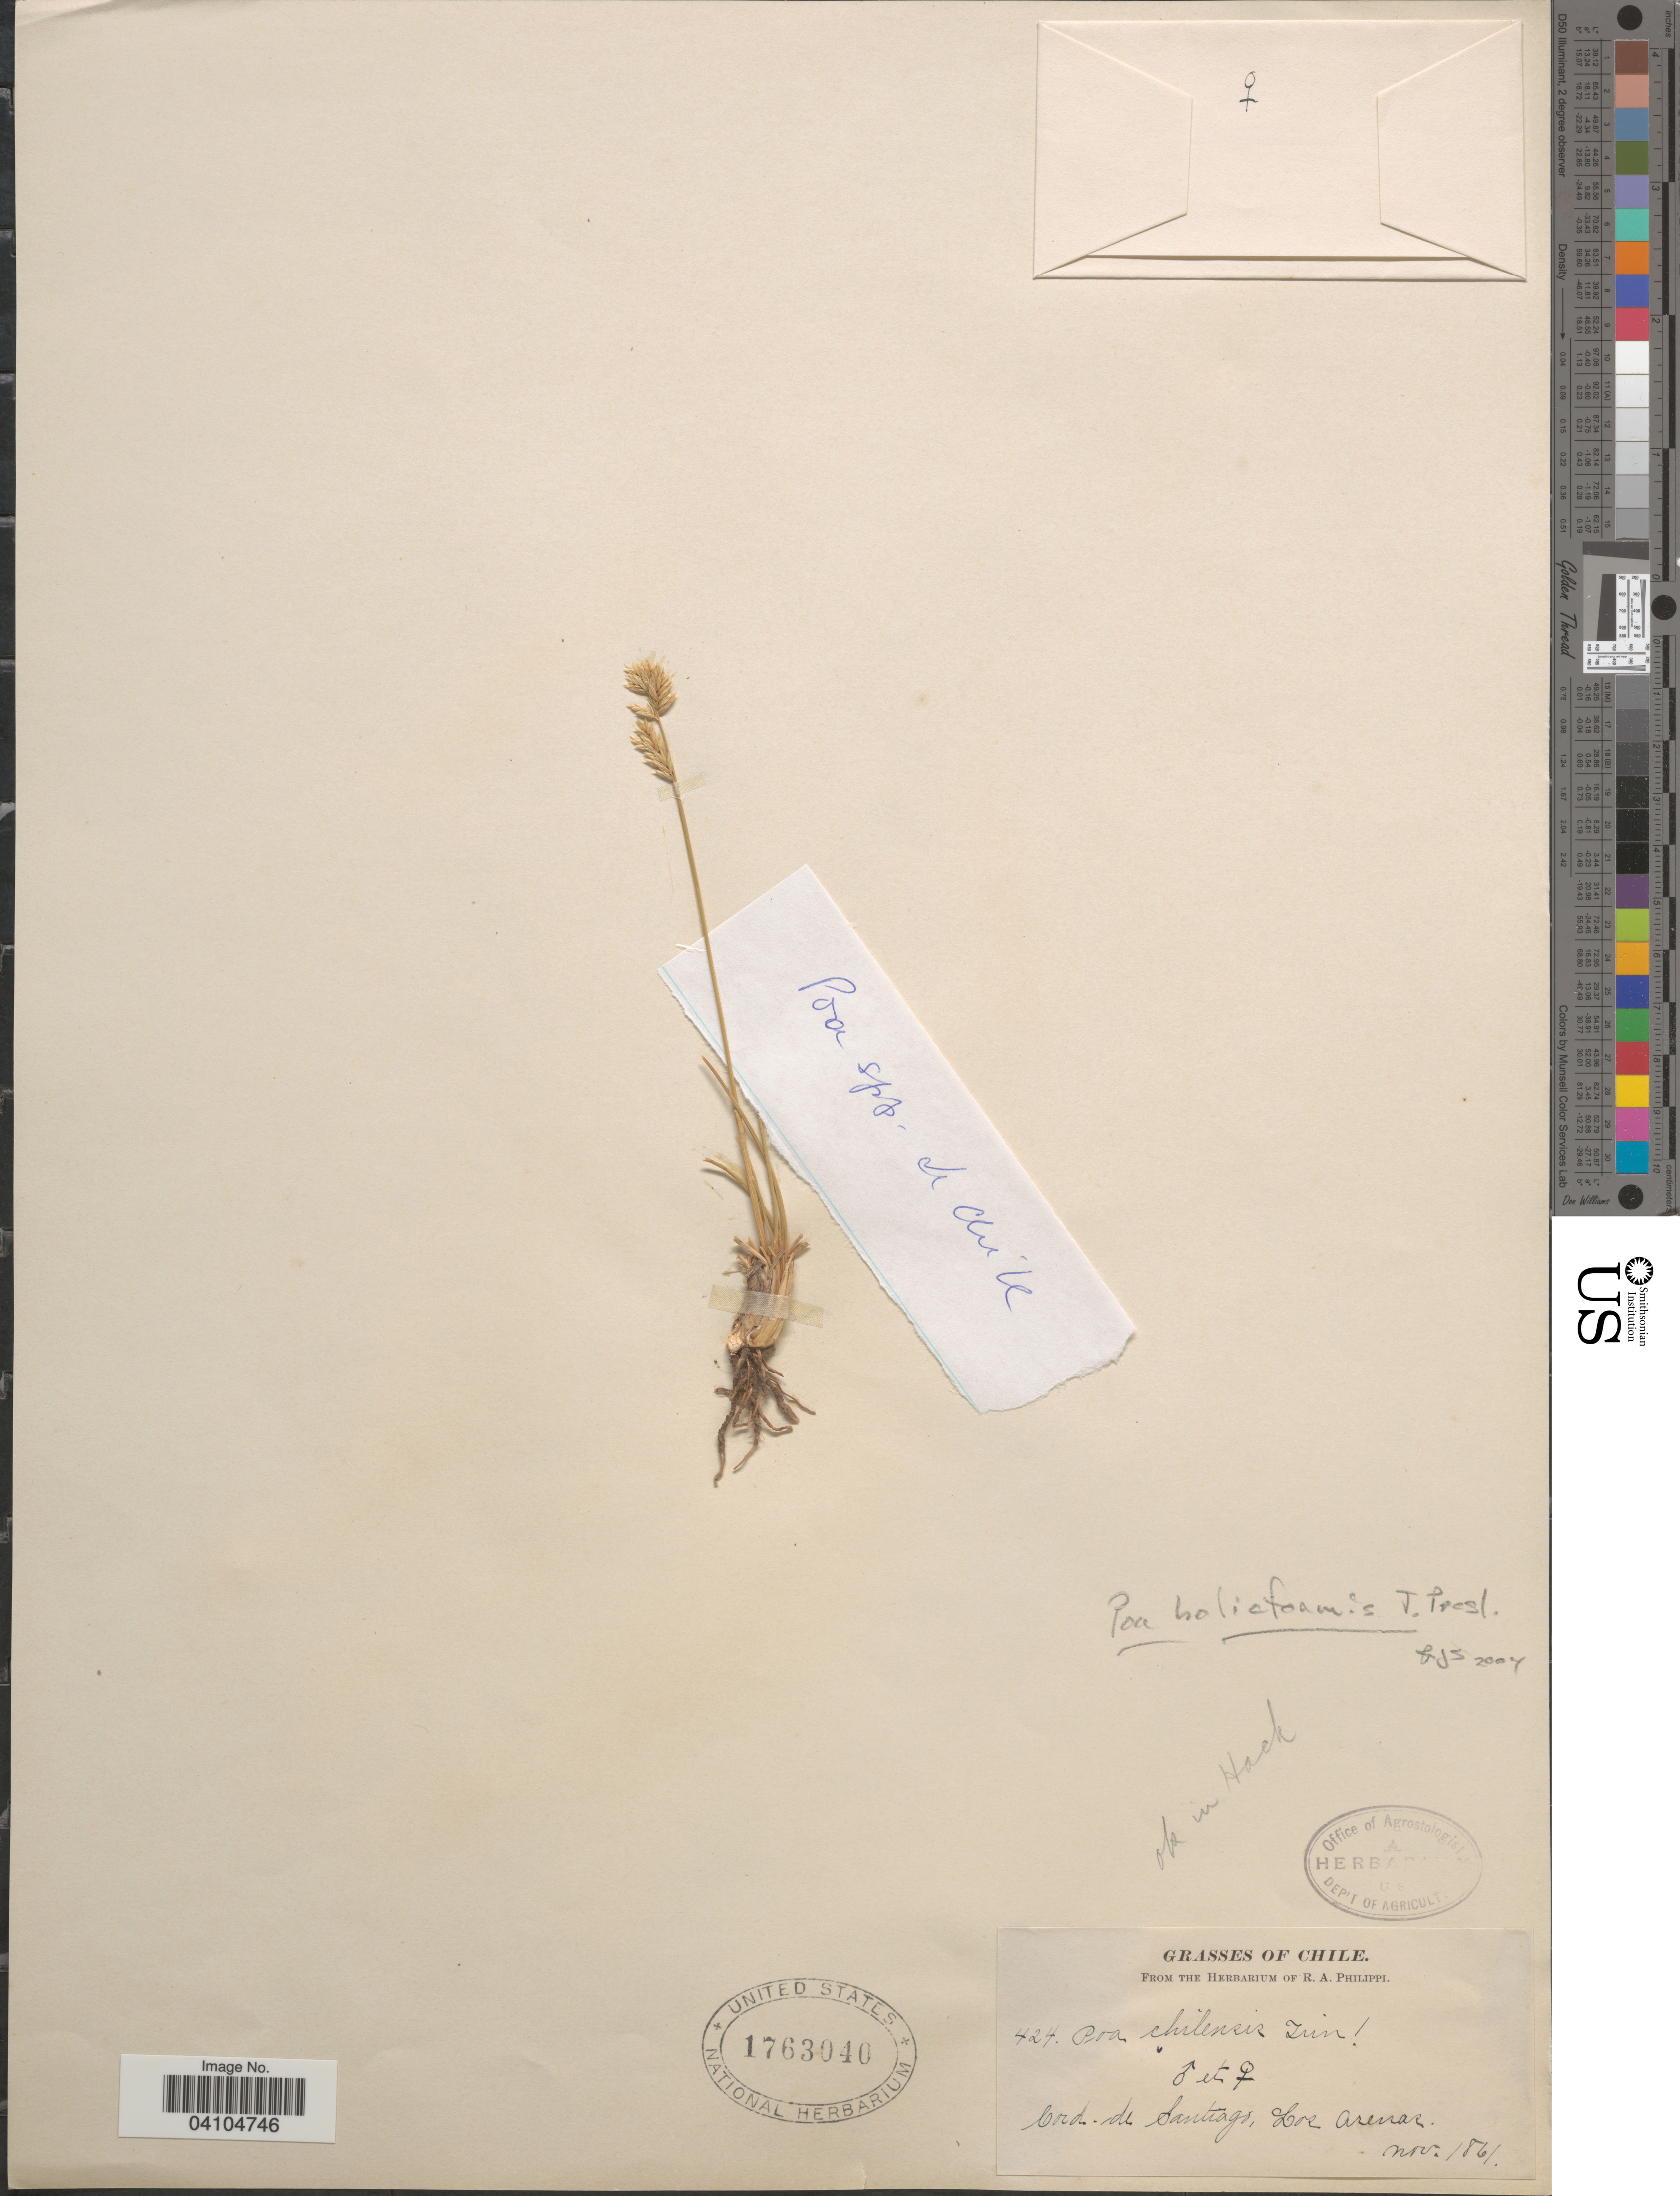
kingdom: Plantae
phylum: Tracheophyta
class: Liliopsida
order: Poales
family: Poaceae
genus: Poa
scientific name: Poa holciformis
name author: J. Presl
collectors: ex. herb. R.A. Philippi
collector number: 424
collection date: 1861-11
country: Chile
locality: Cord. de Santiago, Los Arenas.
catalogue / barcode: US 1763040